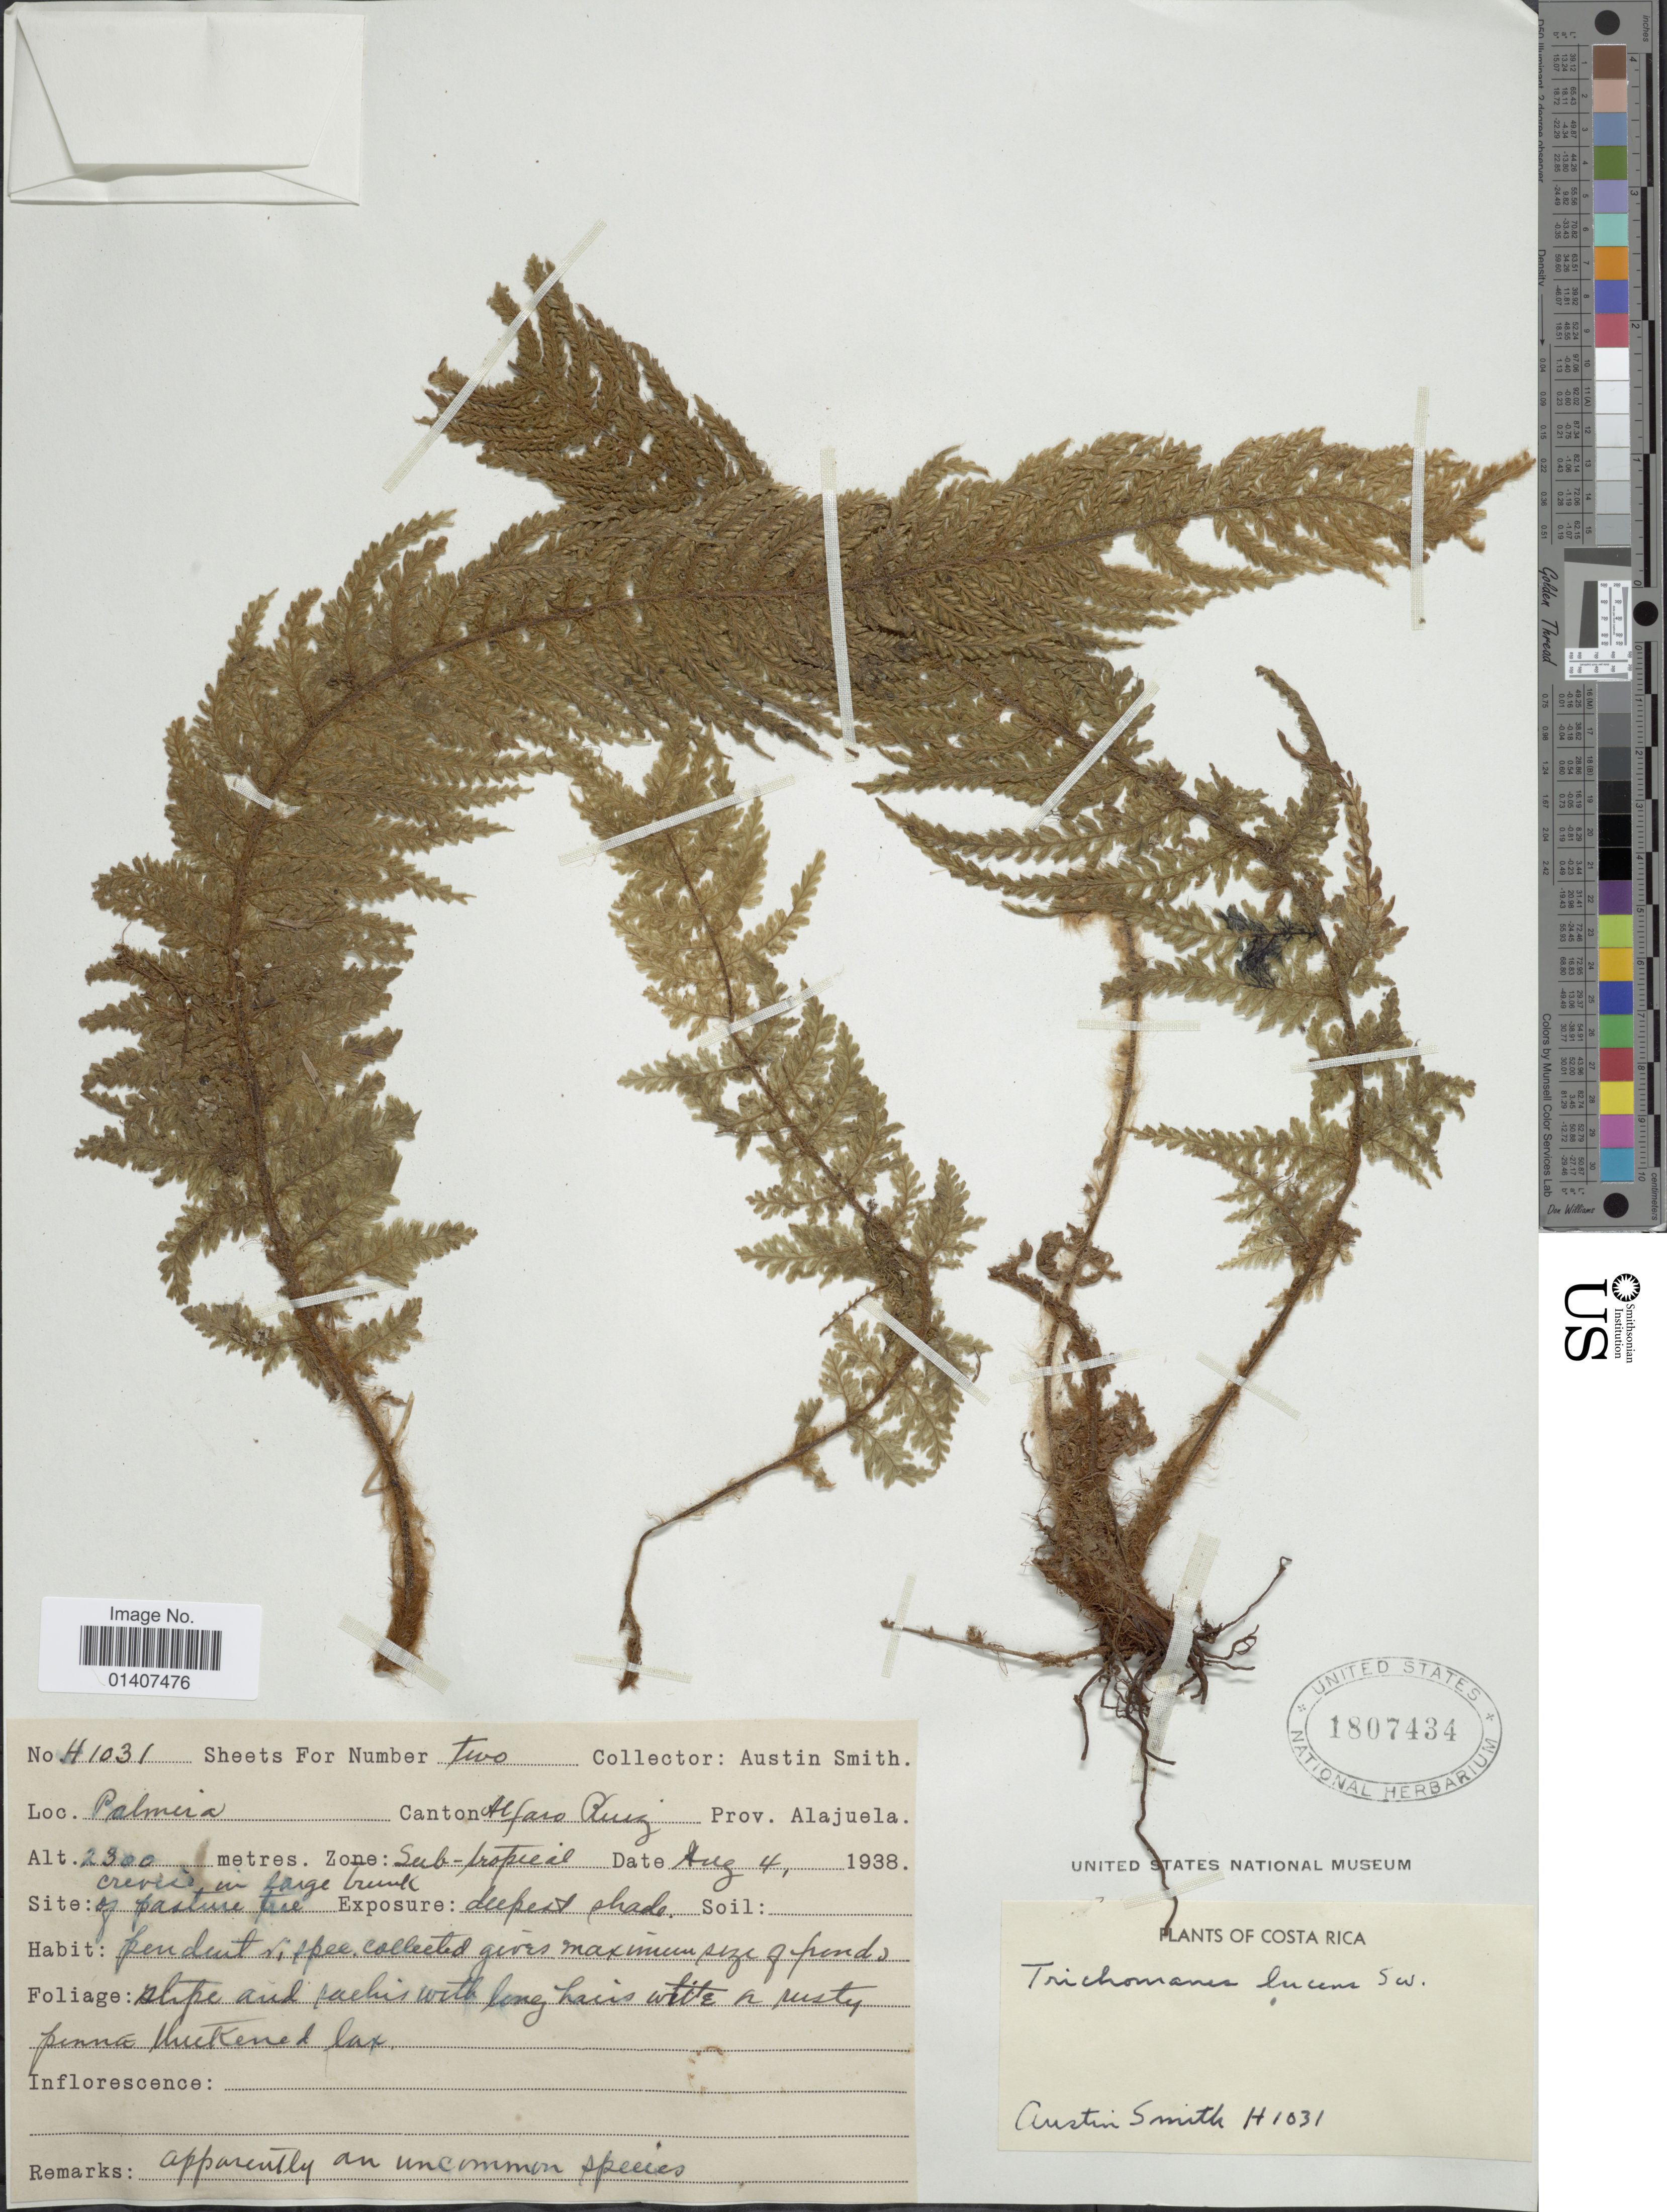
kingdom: Plantae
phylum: Tracheophyta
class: Polypodiopsida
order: Hymenophyllales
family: Hymenophyllaceae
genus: Trichomanes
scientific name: Trichomanes lucens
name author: Sw.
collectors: Aust P. Smith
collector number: H1031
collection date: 1938-08-04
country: Costa Rica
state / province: Alajuela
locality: Palmera, canton Aldaro Ruiz, Prov. Alajuela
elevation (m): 2300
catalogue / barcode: US 1807434